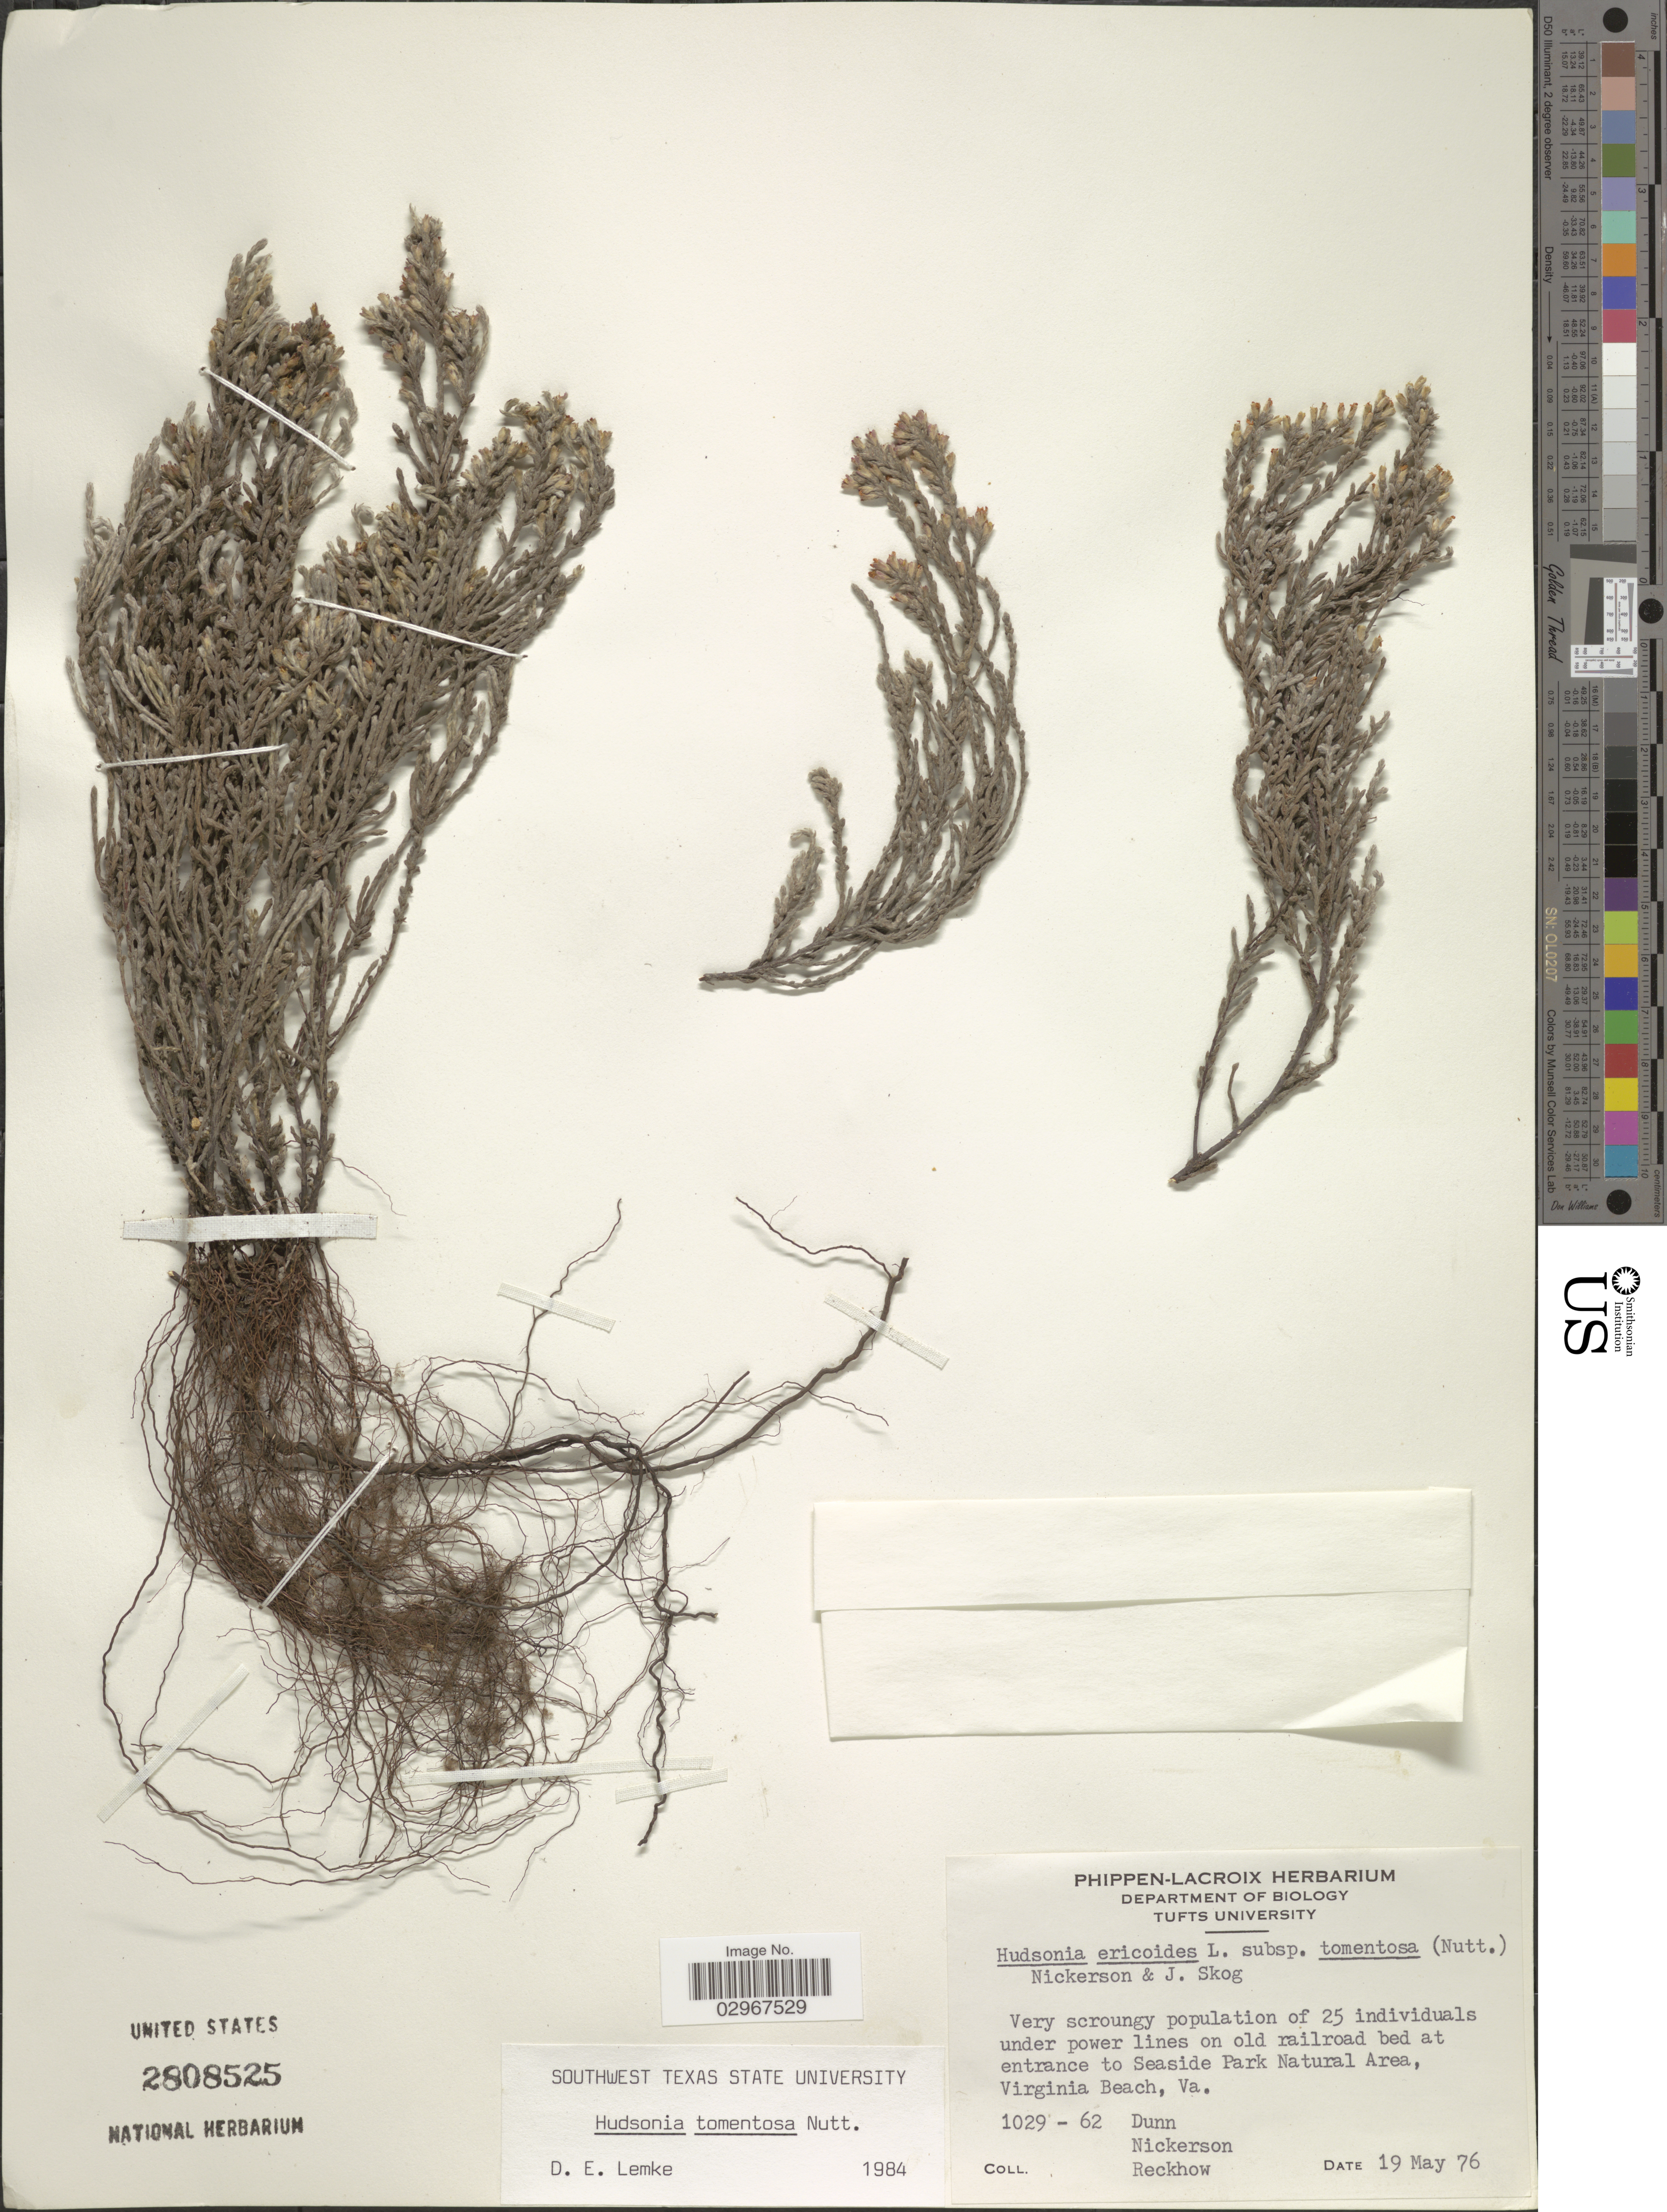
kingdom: Plantae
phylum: Tracheophyta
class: Magnoliopsida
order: Malvales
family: Cistaceae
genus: Hudsonia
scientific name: Hudsonia tomentosa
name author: Nutt.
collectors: -- Dunn, Nickerson, -- & Reckhow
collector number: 1029-62?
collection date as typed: Transcribed d/m/y: 19/5/76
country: United States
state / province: Virginia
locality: Under power lines on old railroad bed at entrance to Seaside Park Natural Area, Virginia Beach, Va.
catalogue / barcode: US 2808525